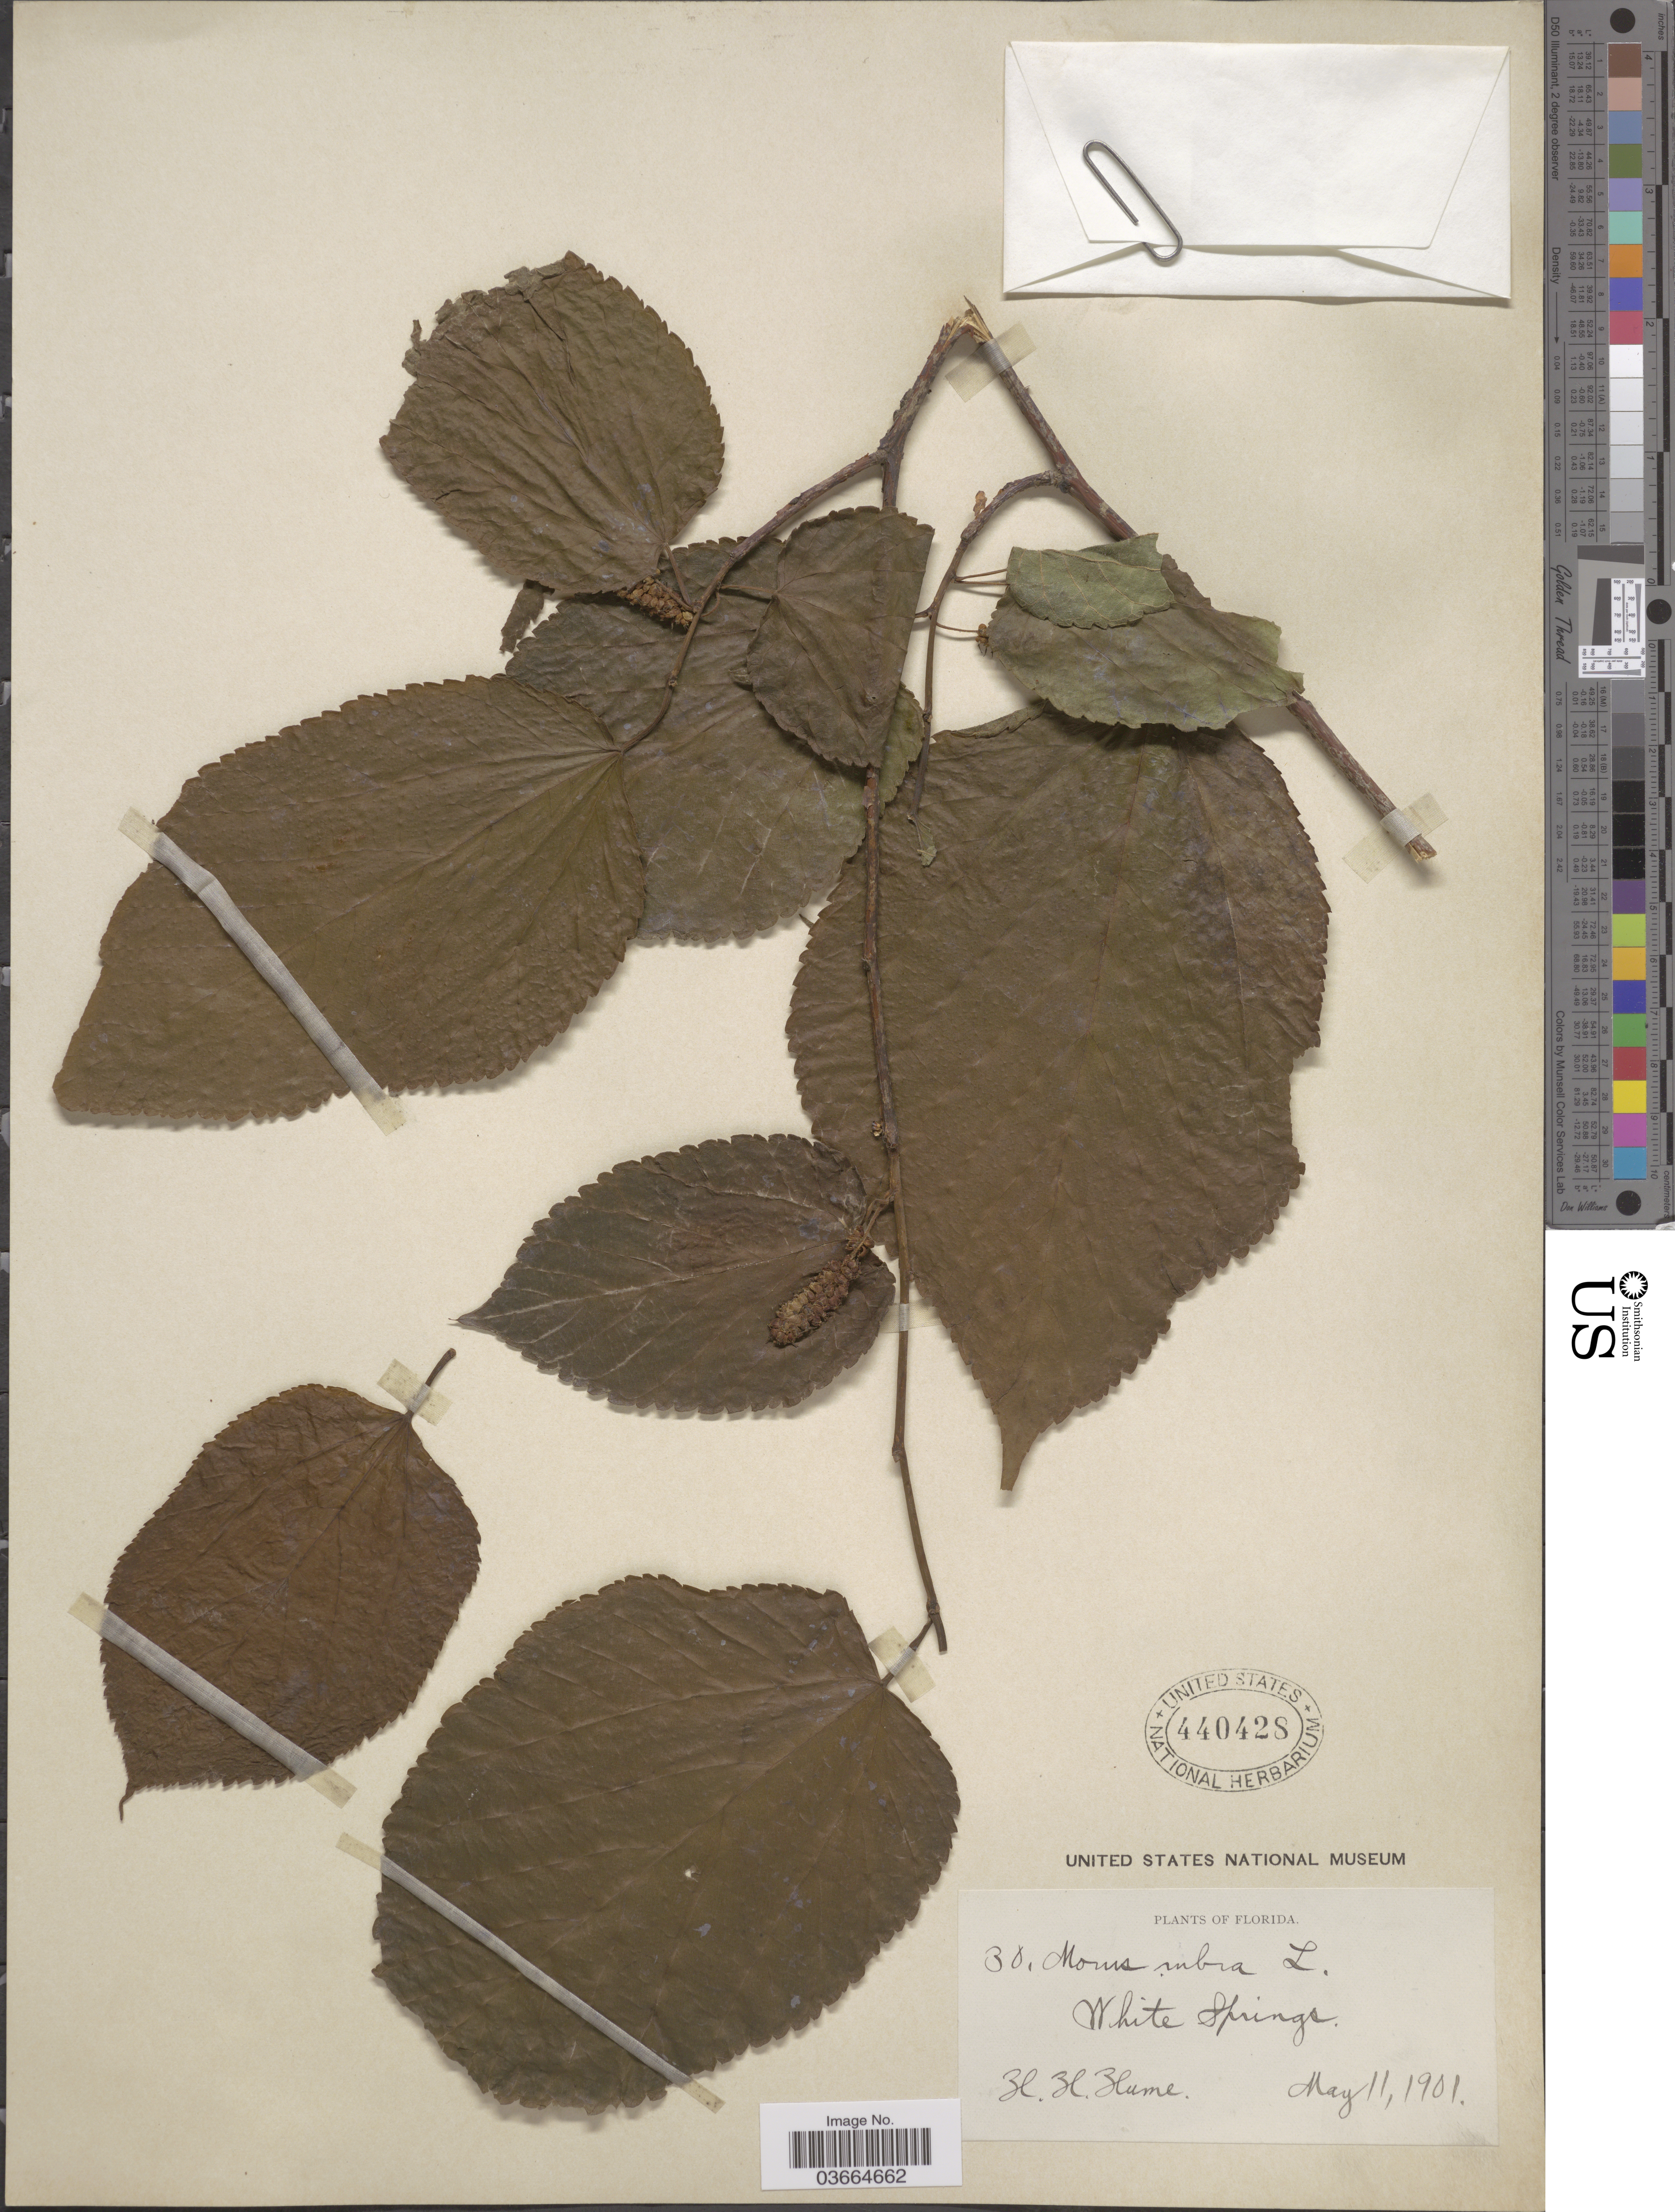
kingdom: Plantae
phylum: Tracheophyta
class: Magnoliopsida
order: Rosales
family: Moraceae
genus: Morus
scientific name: Morus rubra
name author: L.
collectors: H. Hume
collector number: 30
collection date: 1901-05-11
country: United States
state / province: Florida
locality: White Springs.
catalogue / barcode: US 440428